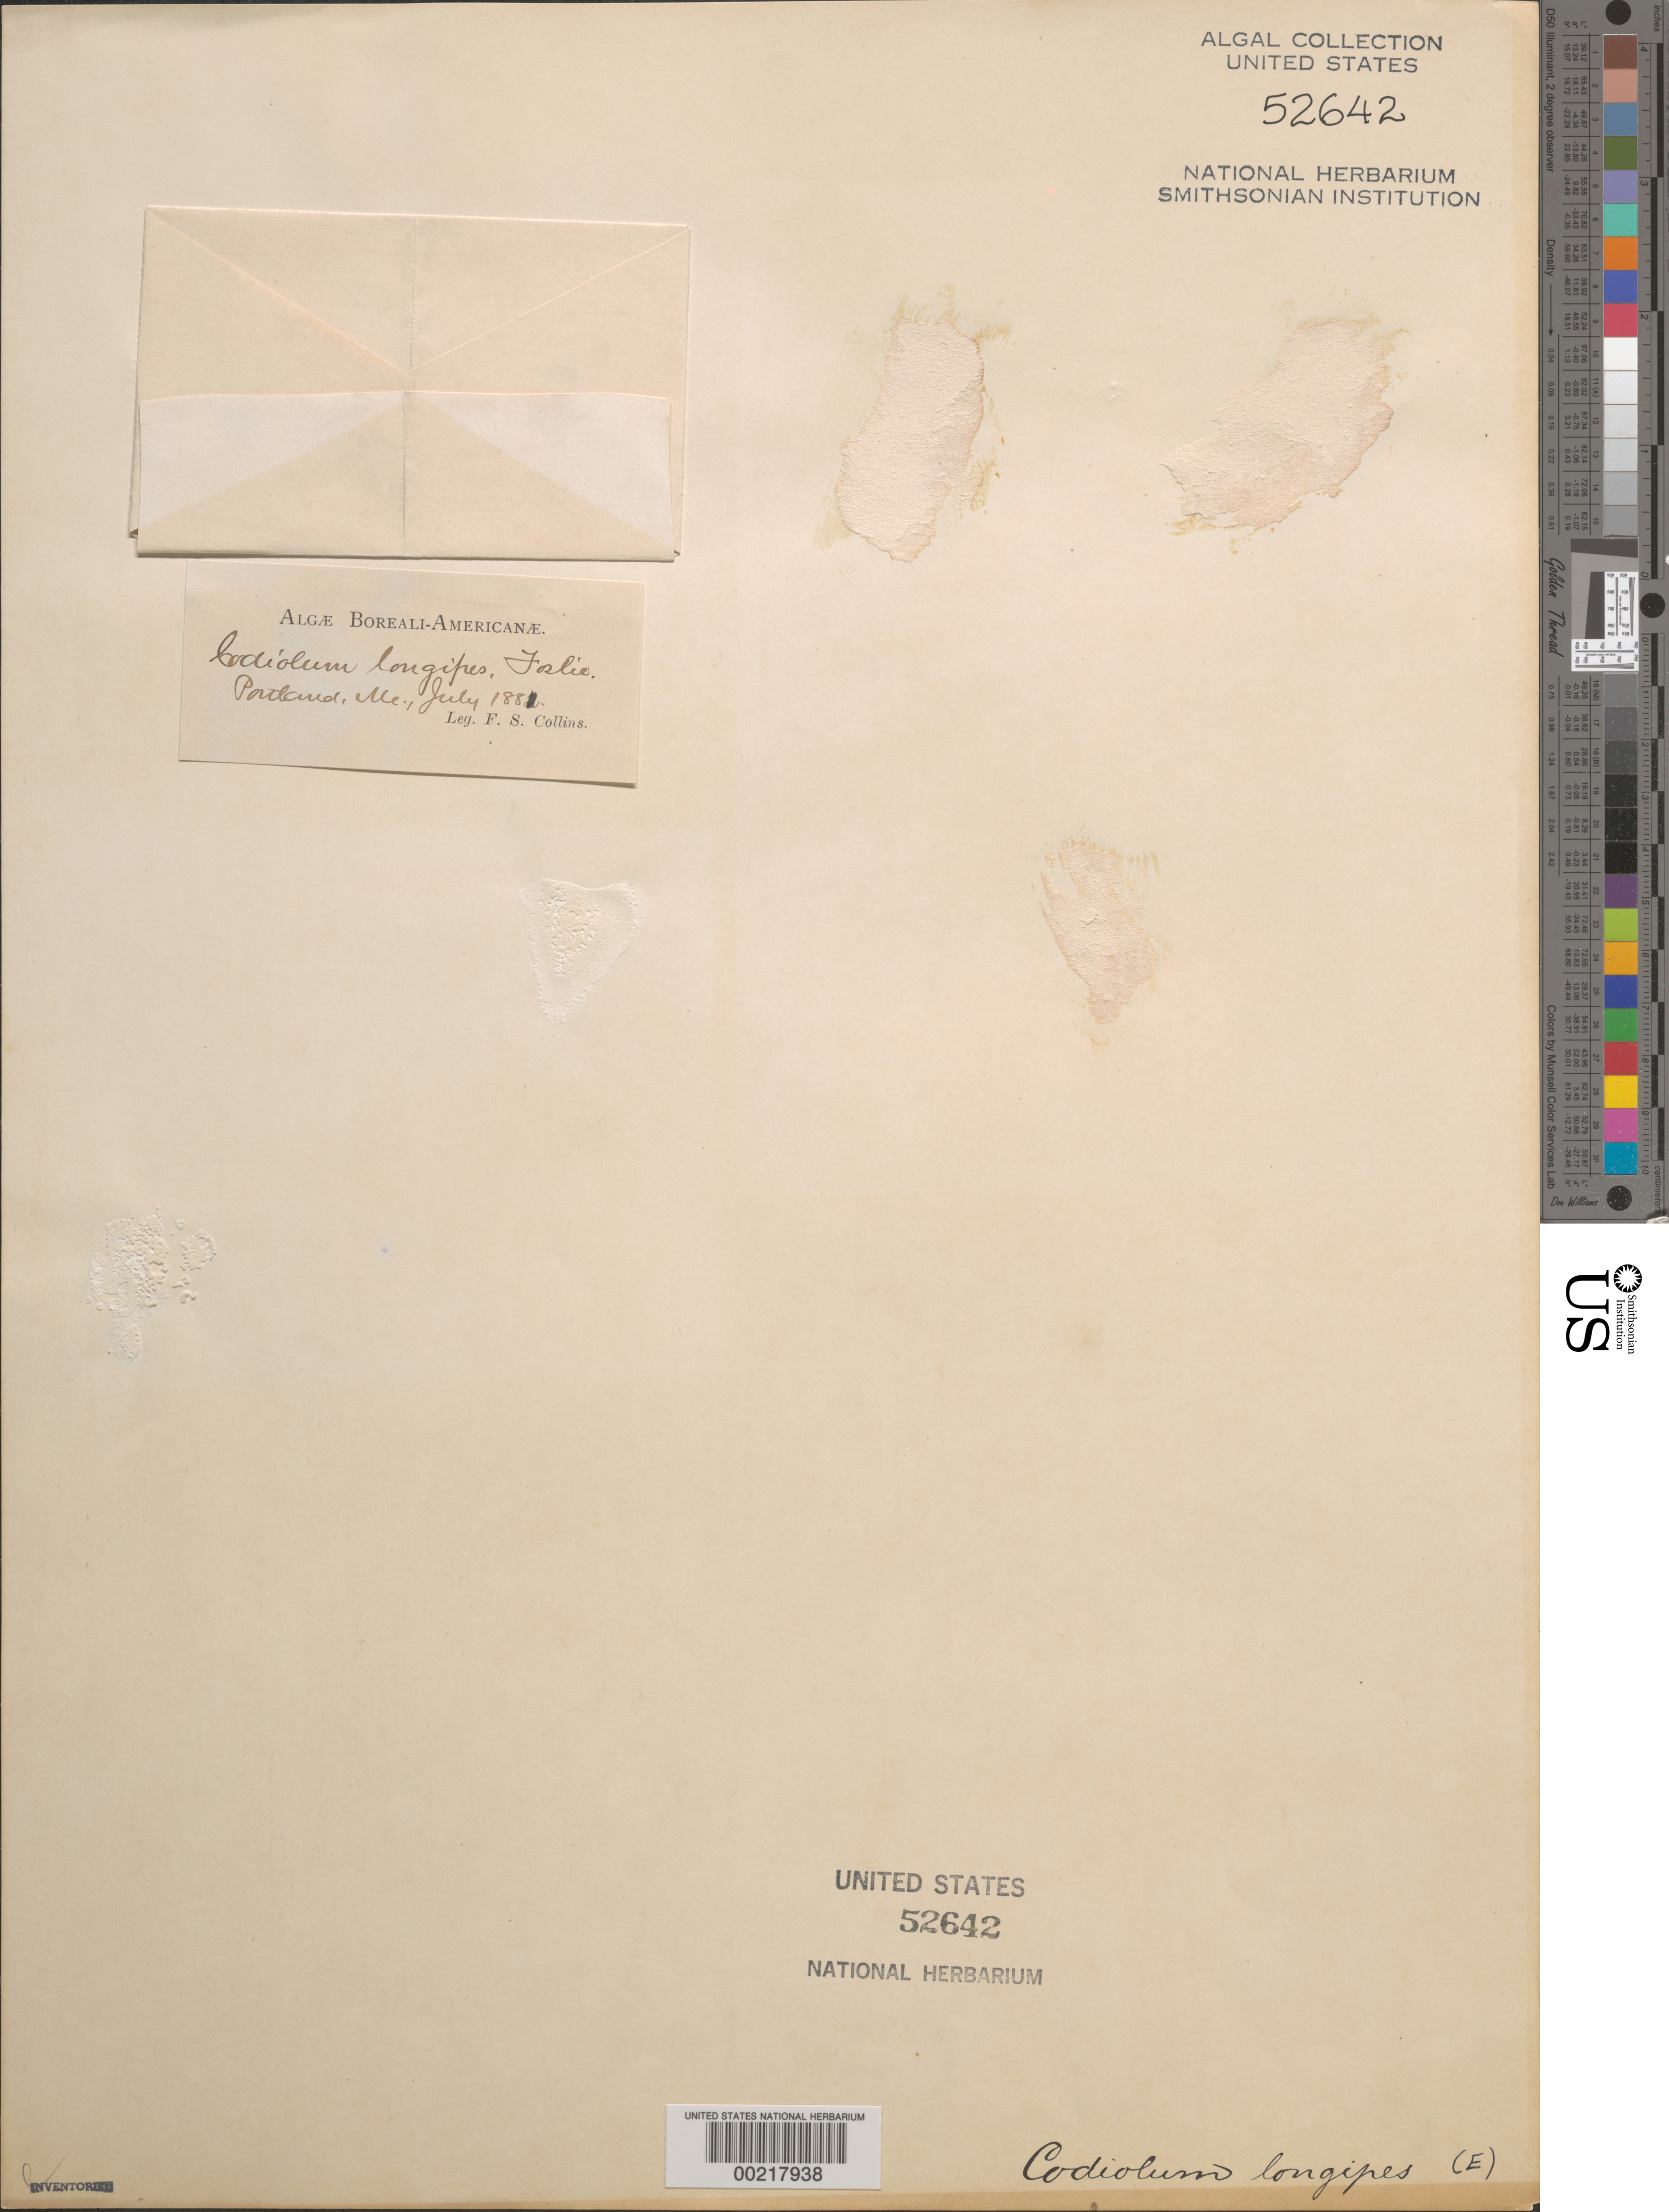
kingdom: Plantae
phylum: Chlorophyta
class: Ulvophyceae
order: Ulotrichales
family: Ulotrichaceae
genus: Codiolum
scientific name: Codiolum pusillum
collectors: F. Collins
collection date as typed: Jul 1881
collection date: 1881-07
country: United States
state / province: Maine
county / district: Cumberland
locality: Portland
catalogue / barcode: US 52642